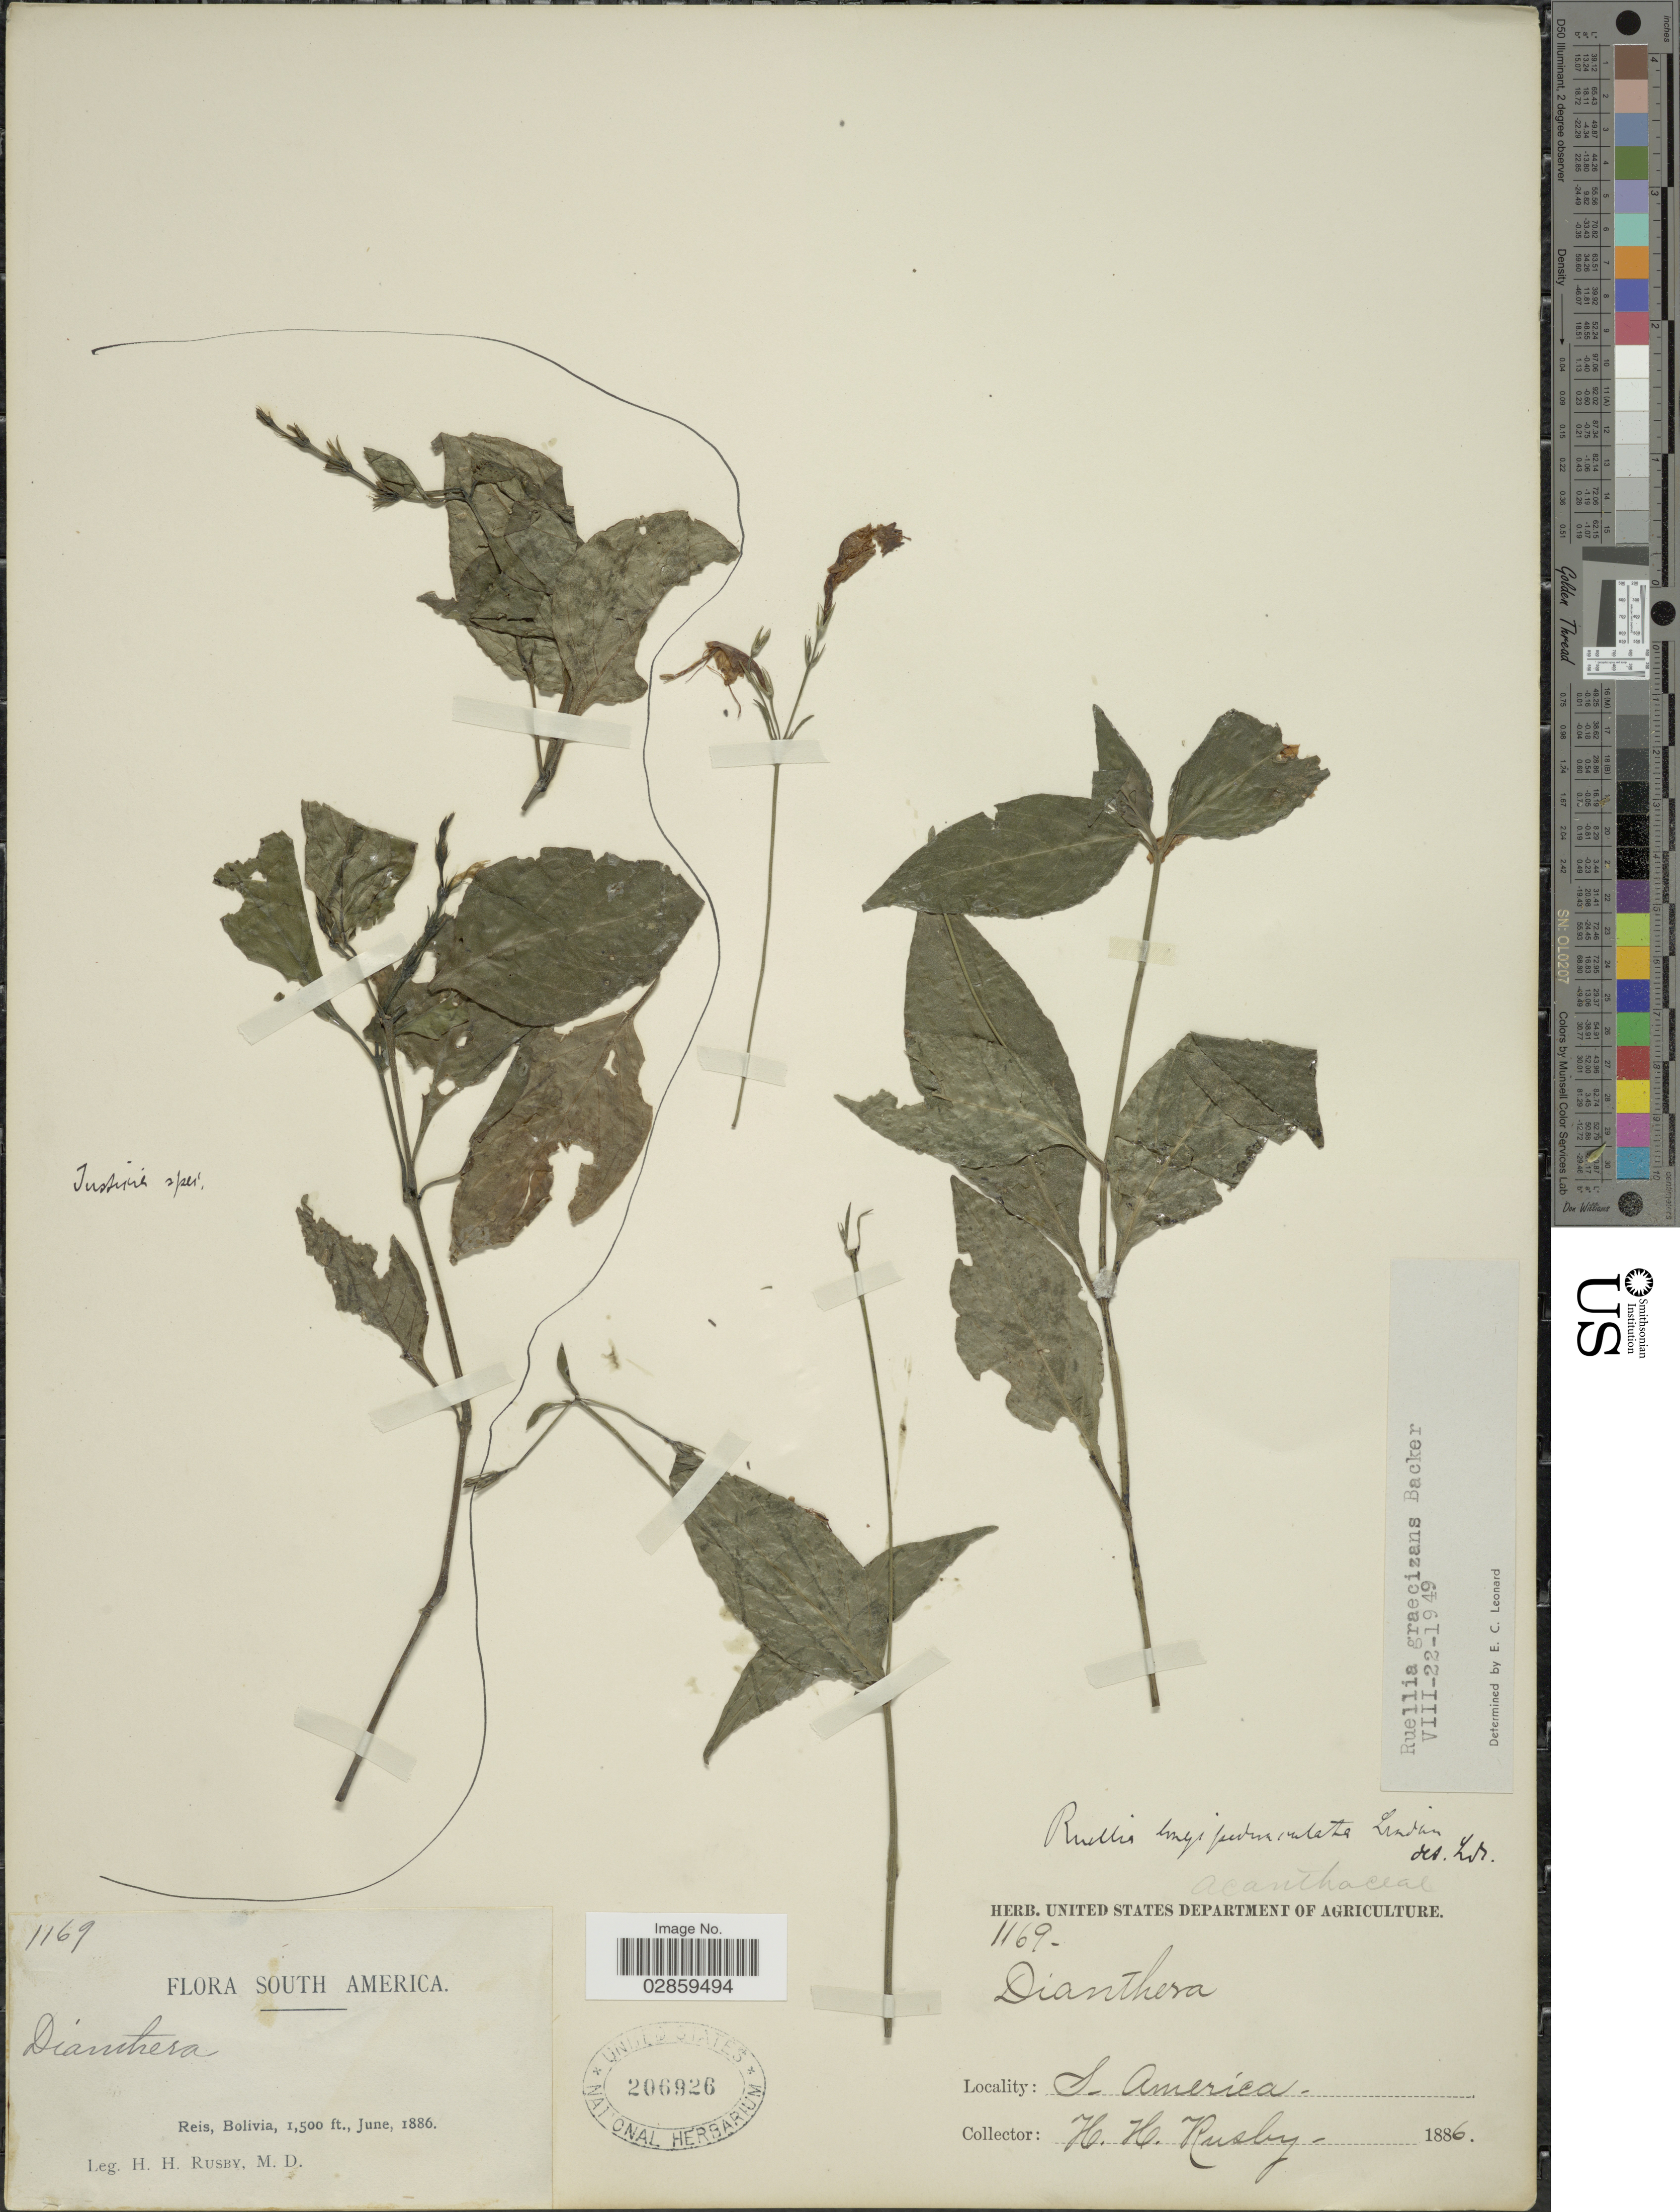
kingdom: Plantae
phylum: Tracheophyta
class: Magnoliopsida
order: Lamiales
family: Acanthaceae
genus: Ruellia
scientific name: Ruellia brevifolia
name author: (Pohl) C. Ezcurra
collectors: H. H. Rusby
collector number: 1169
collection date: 1886-06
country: Bolivia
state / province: Pando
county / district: Nicolas Suarez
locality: Reis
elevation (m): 457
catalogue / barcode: US 206926